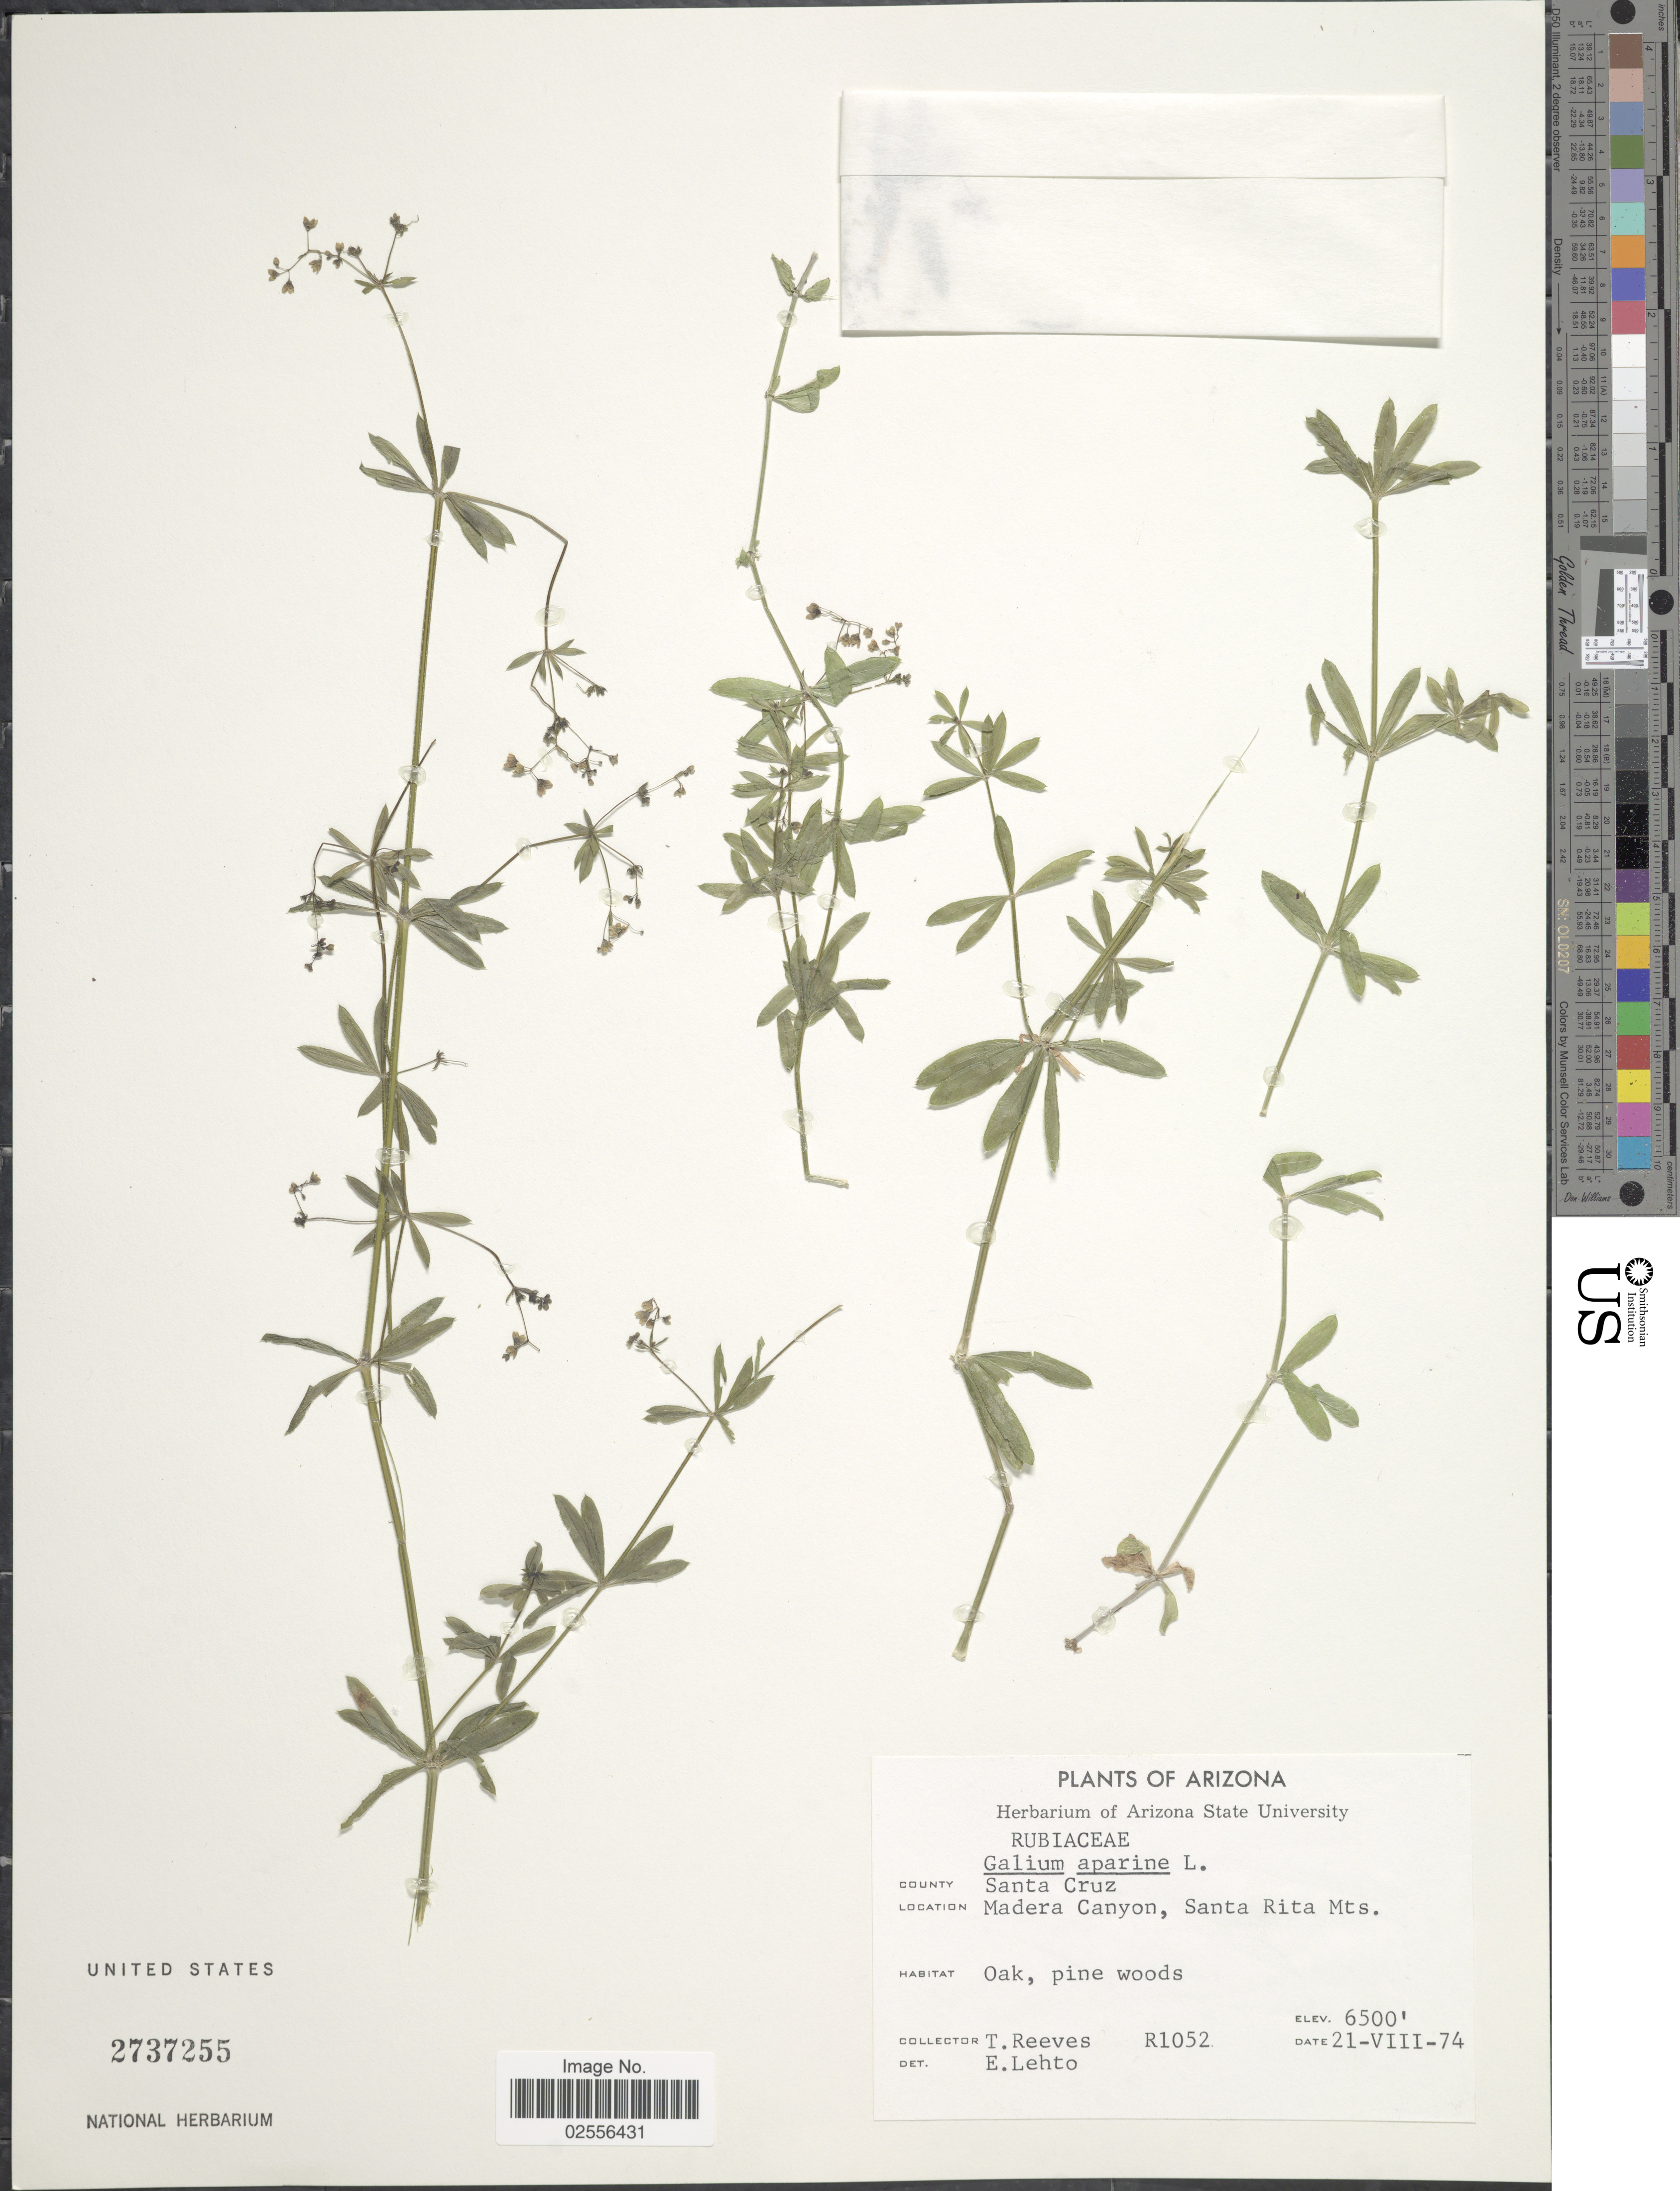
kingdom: Plantae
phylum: Tracheophyta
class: Magnoliopsida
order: Gentianales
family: Rubiaceae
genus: Galium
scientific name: Galium aparine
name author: L.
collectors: T. Reeves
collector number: R1052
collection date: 1974-08-21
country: United States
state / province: Arizona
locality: County Santa Cruz. Madera Canyon, Santa Rita Mts.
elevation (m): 1981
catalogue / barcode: US 2737255